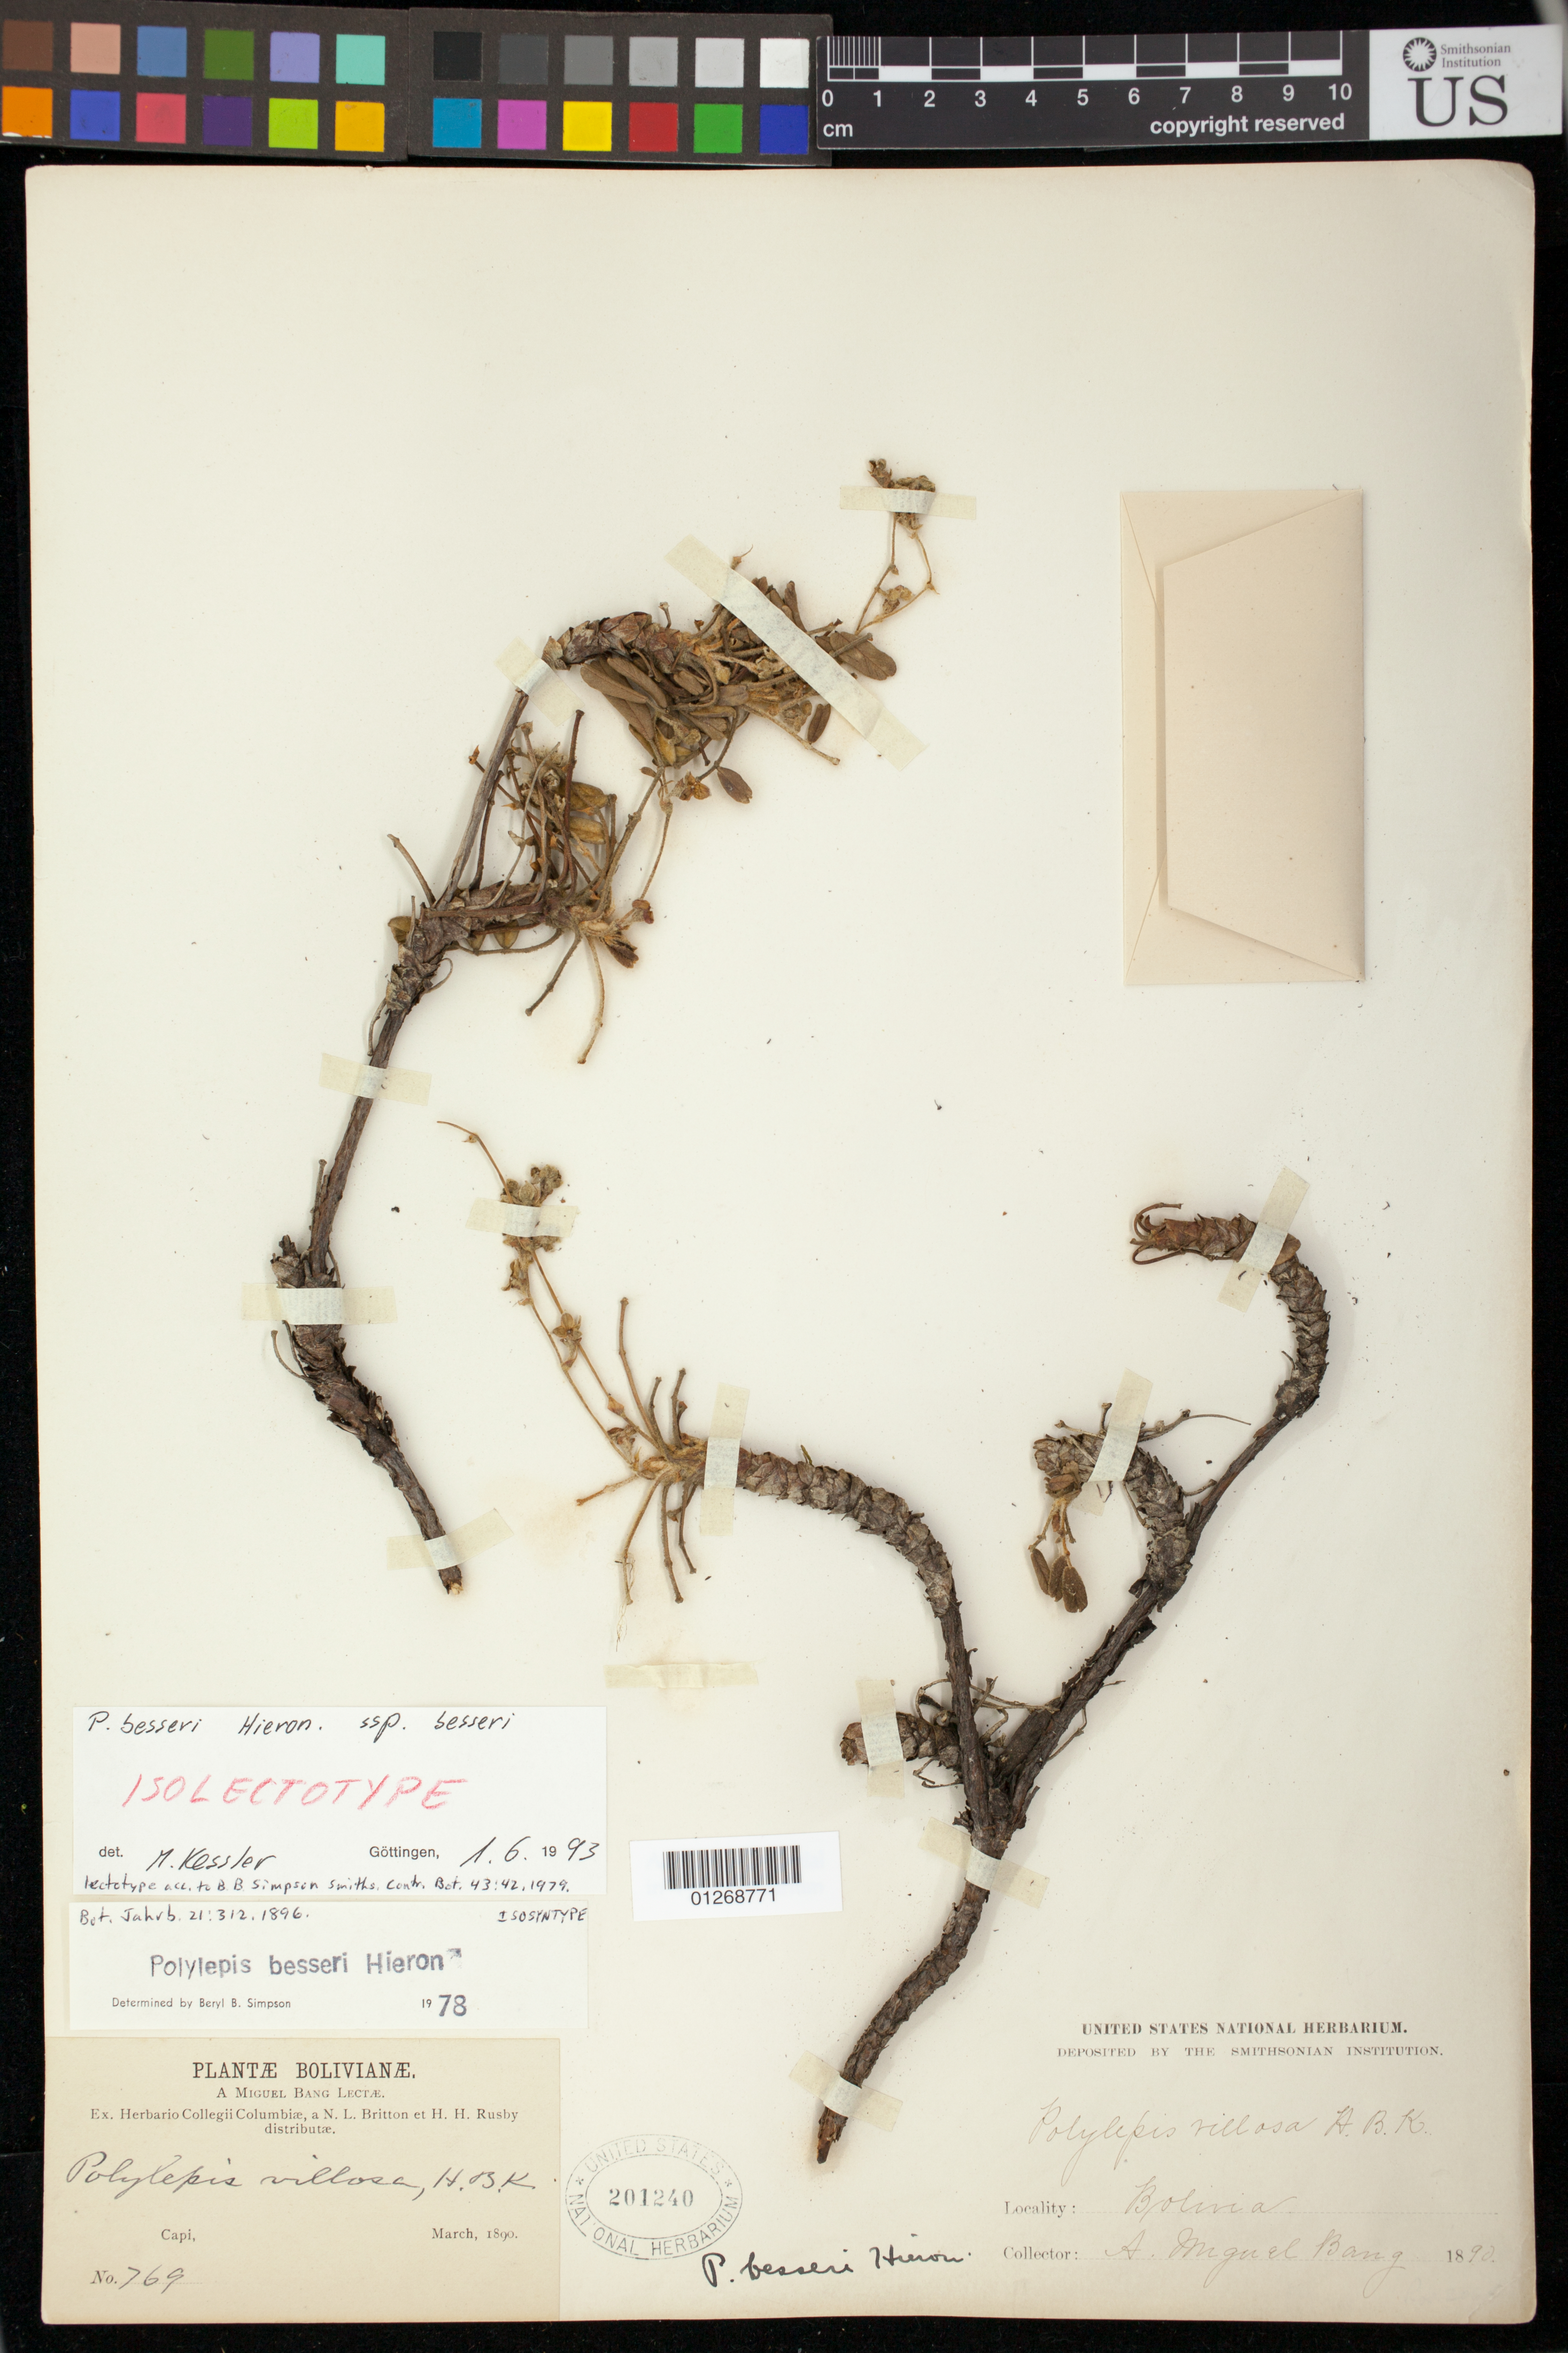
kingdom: Plantae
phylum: Tracheophyta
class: Magnoliopsida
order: Rosales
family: Rosaceae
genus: Polylepis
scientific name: Polylepis besseri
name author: Hieron.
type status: Isolectotype; Isosyntype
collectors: M. Bang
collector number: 769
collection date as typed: Mar 1890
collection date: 1890-03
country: Bolivia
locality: Capi.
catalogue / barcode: US 201240